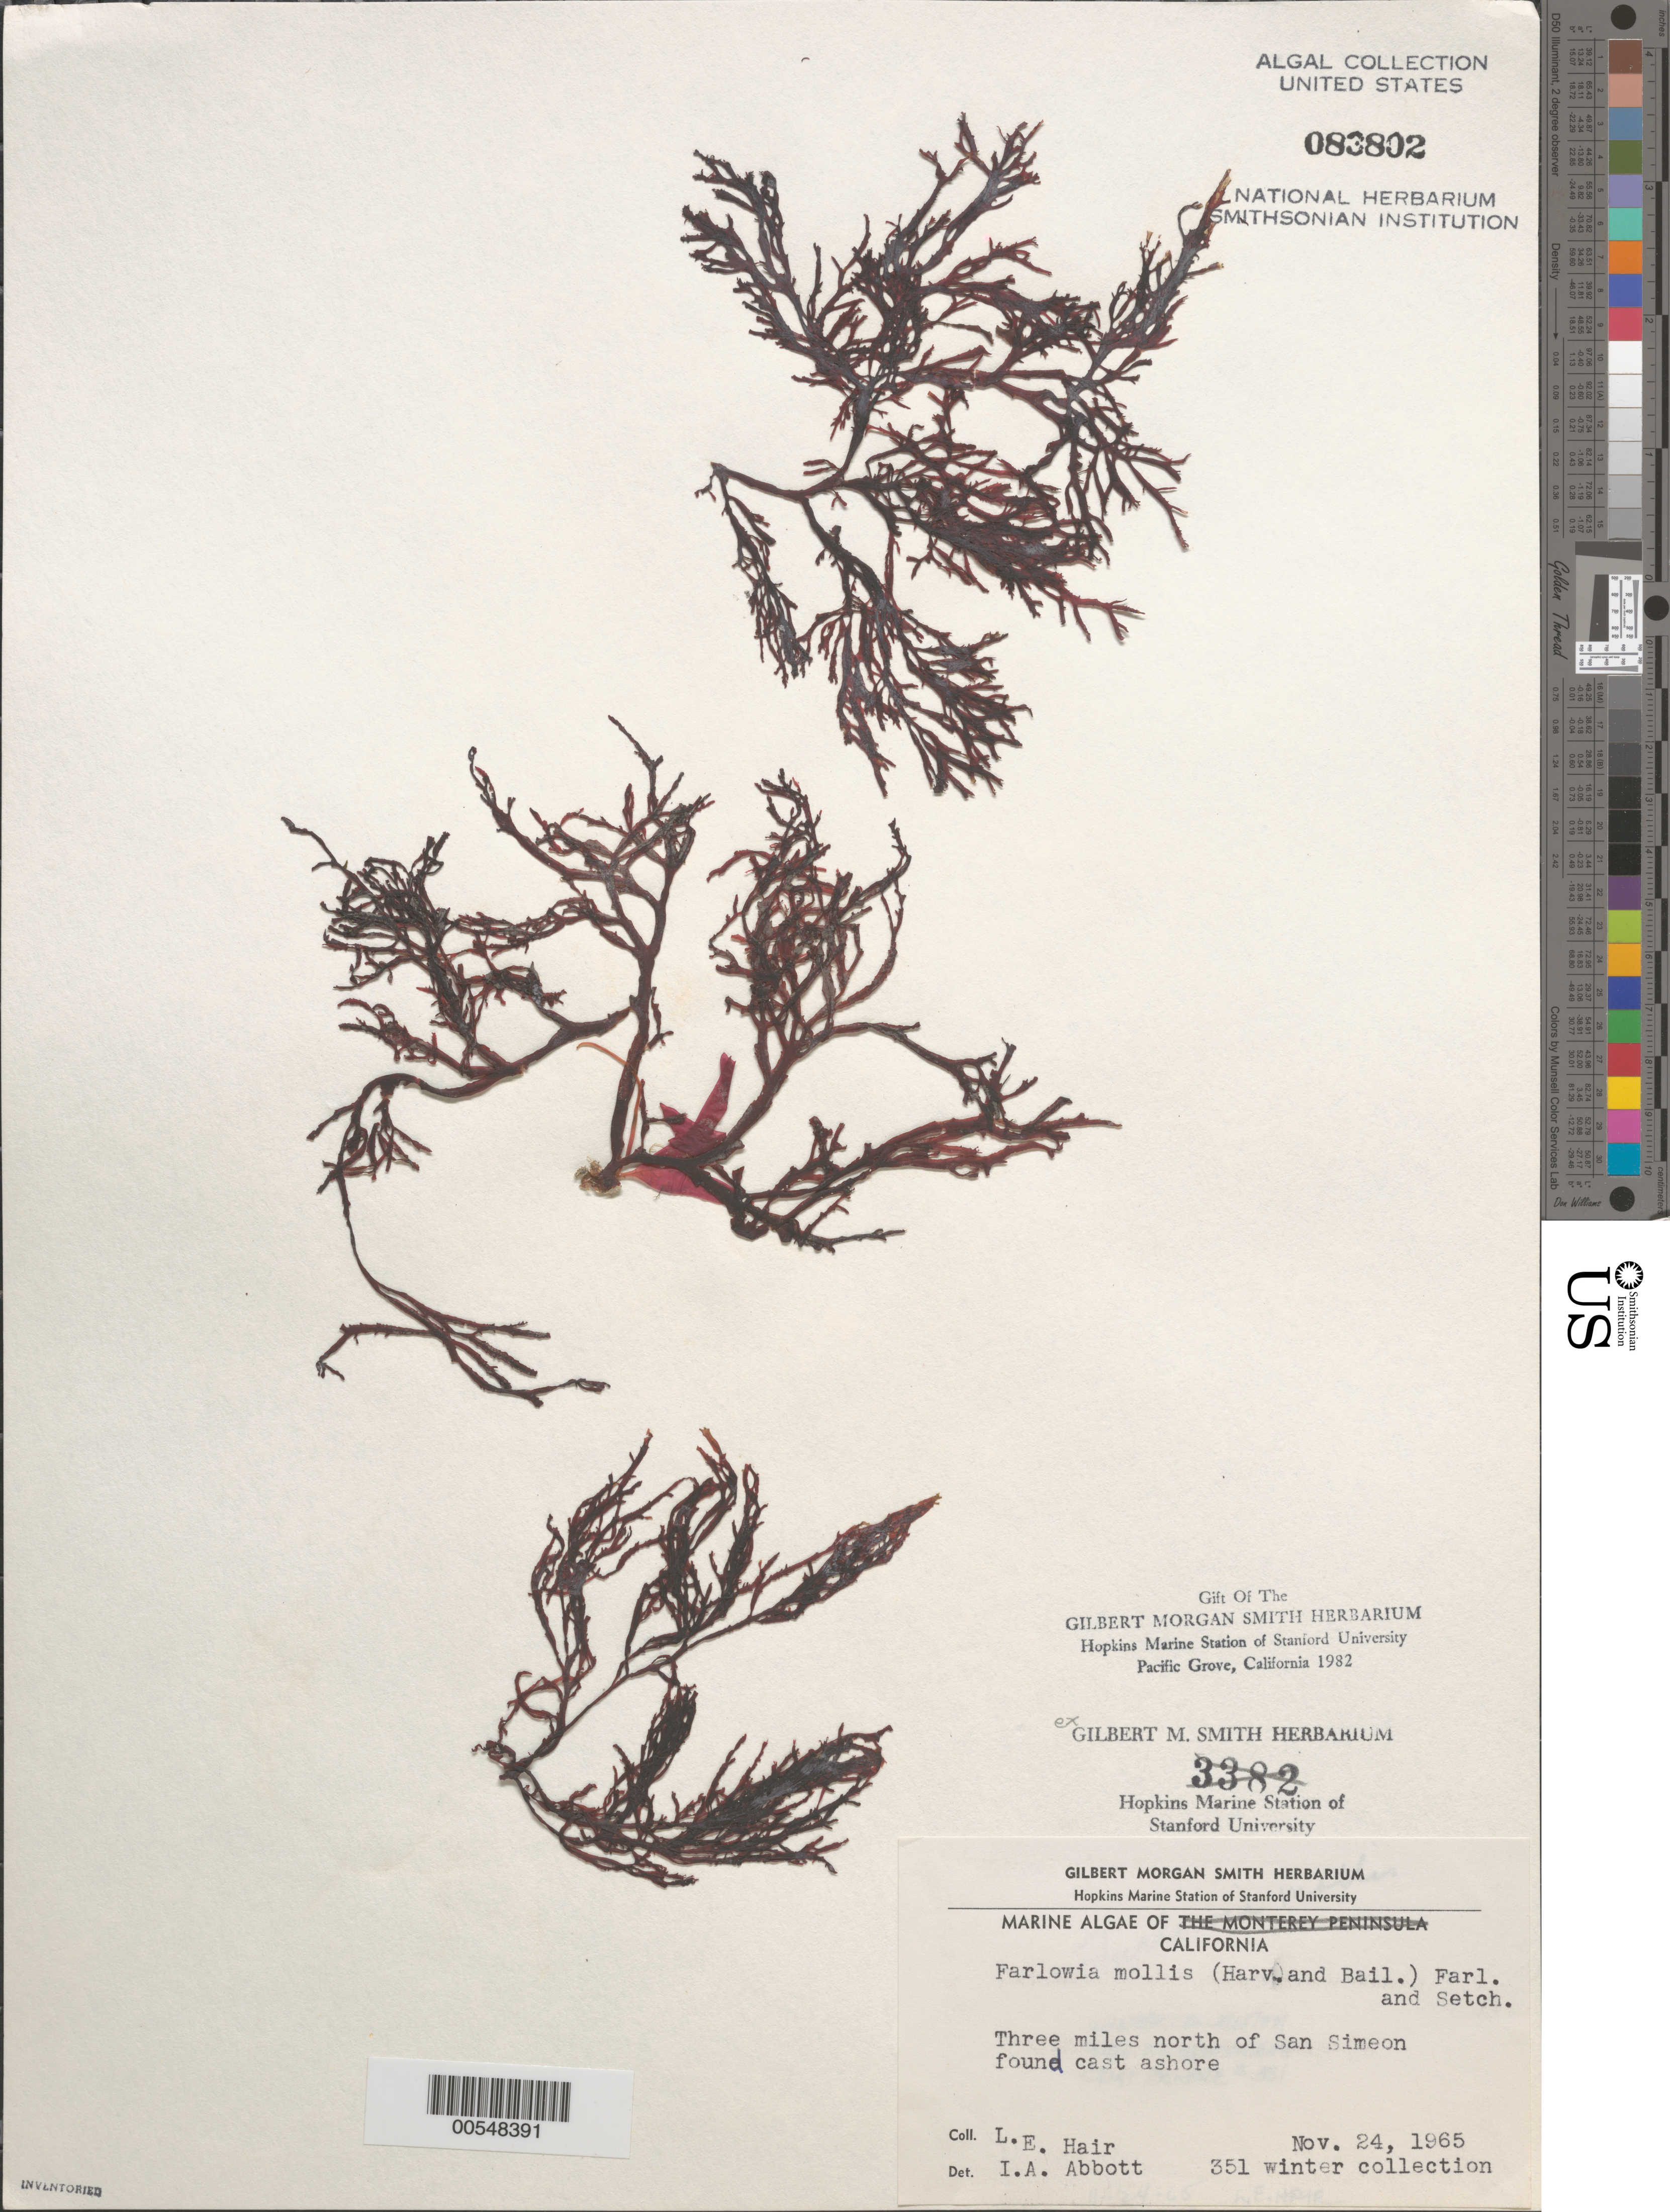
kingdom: Plantae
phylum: Rhodophyta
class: Florideophyceae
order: Gigartinales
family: Dumontiaceae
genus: Farlowia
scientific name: Farlowia mollis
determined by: Abbott, Isabella A.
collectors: L. Hair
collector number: Leh 351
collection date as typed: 24 Nov 1965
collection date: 1965-11-24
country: United States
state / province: California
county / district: San Luis Obispo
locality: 3 miles north of San Simeon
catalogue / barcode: US 83802